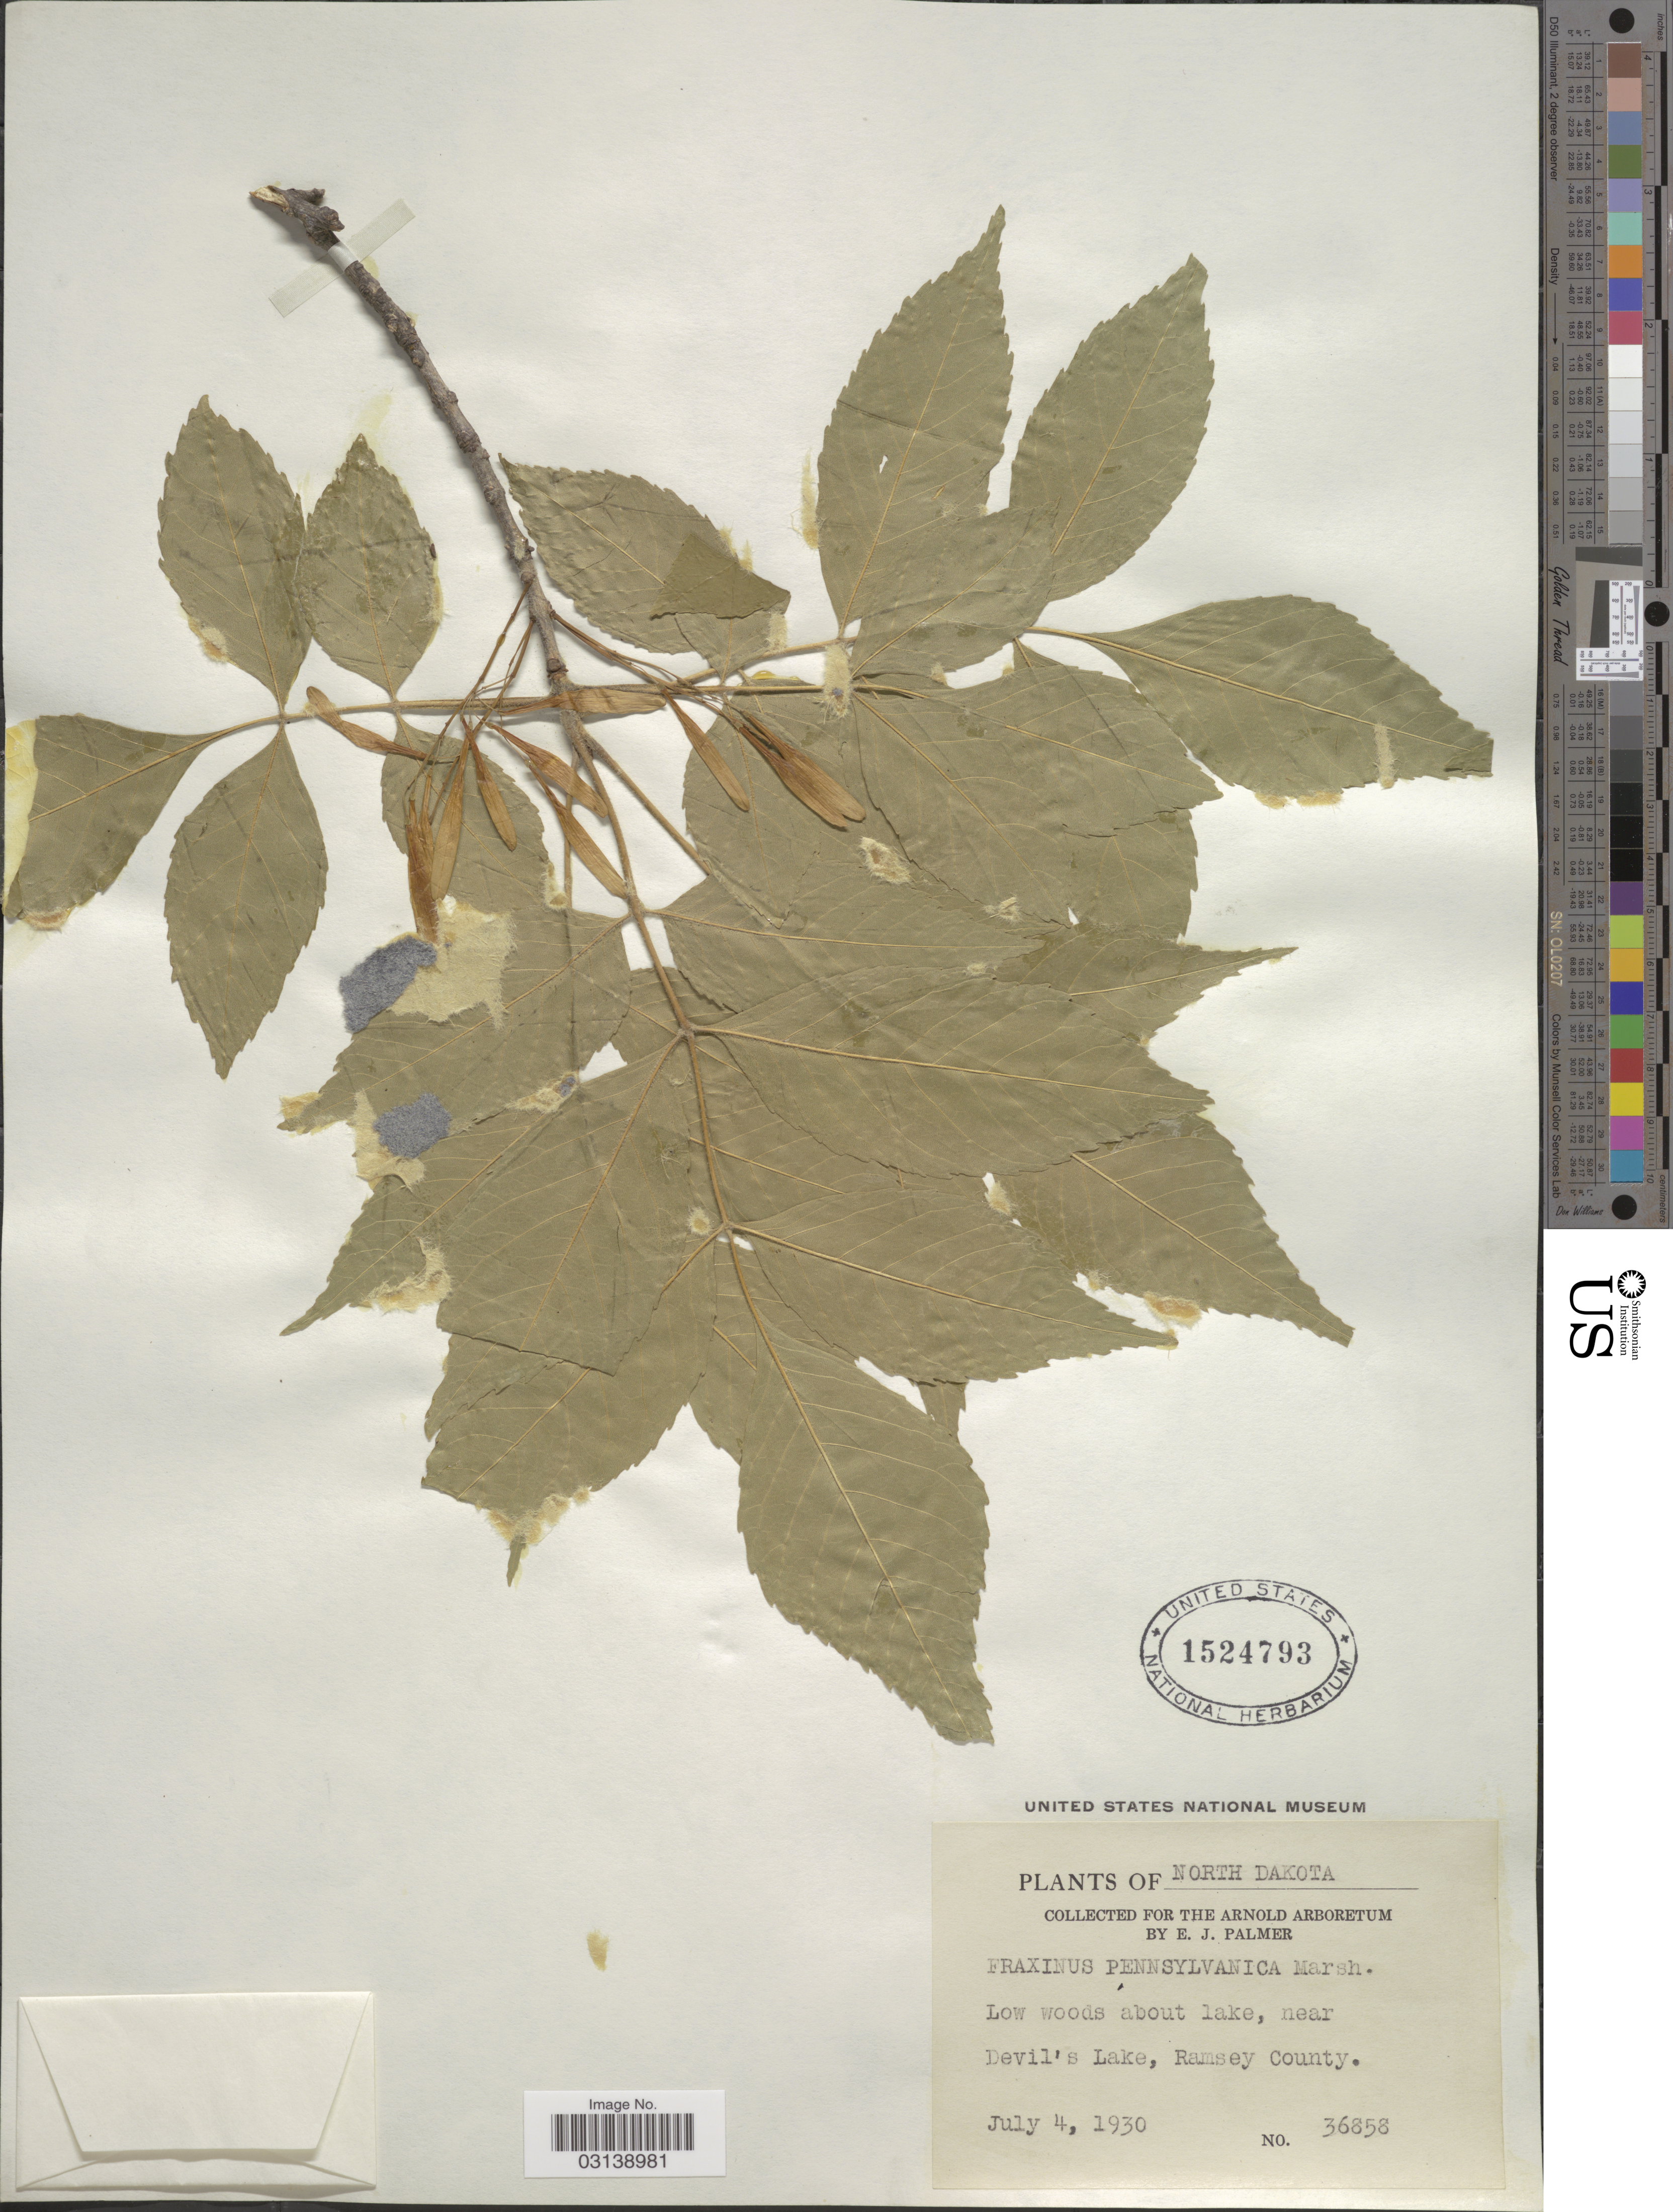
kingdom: Plantae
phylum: Tracheophyta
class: Magnoliopsida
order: Lamiales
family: Oleaceae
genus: Fraxinus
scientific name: Fraxinus pennsylvanica var. pubescens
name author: (Lam.) Lingelsh.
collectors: E. J. Palmer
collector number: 36858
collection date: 1930-07-04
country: United States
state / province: North Dakota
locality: Low woods about lake, near Devil's Lake, Ramsey County.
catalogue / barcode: US 1524793